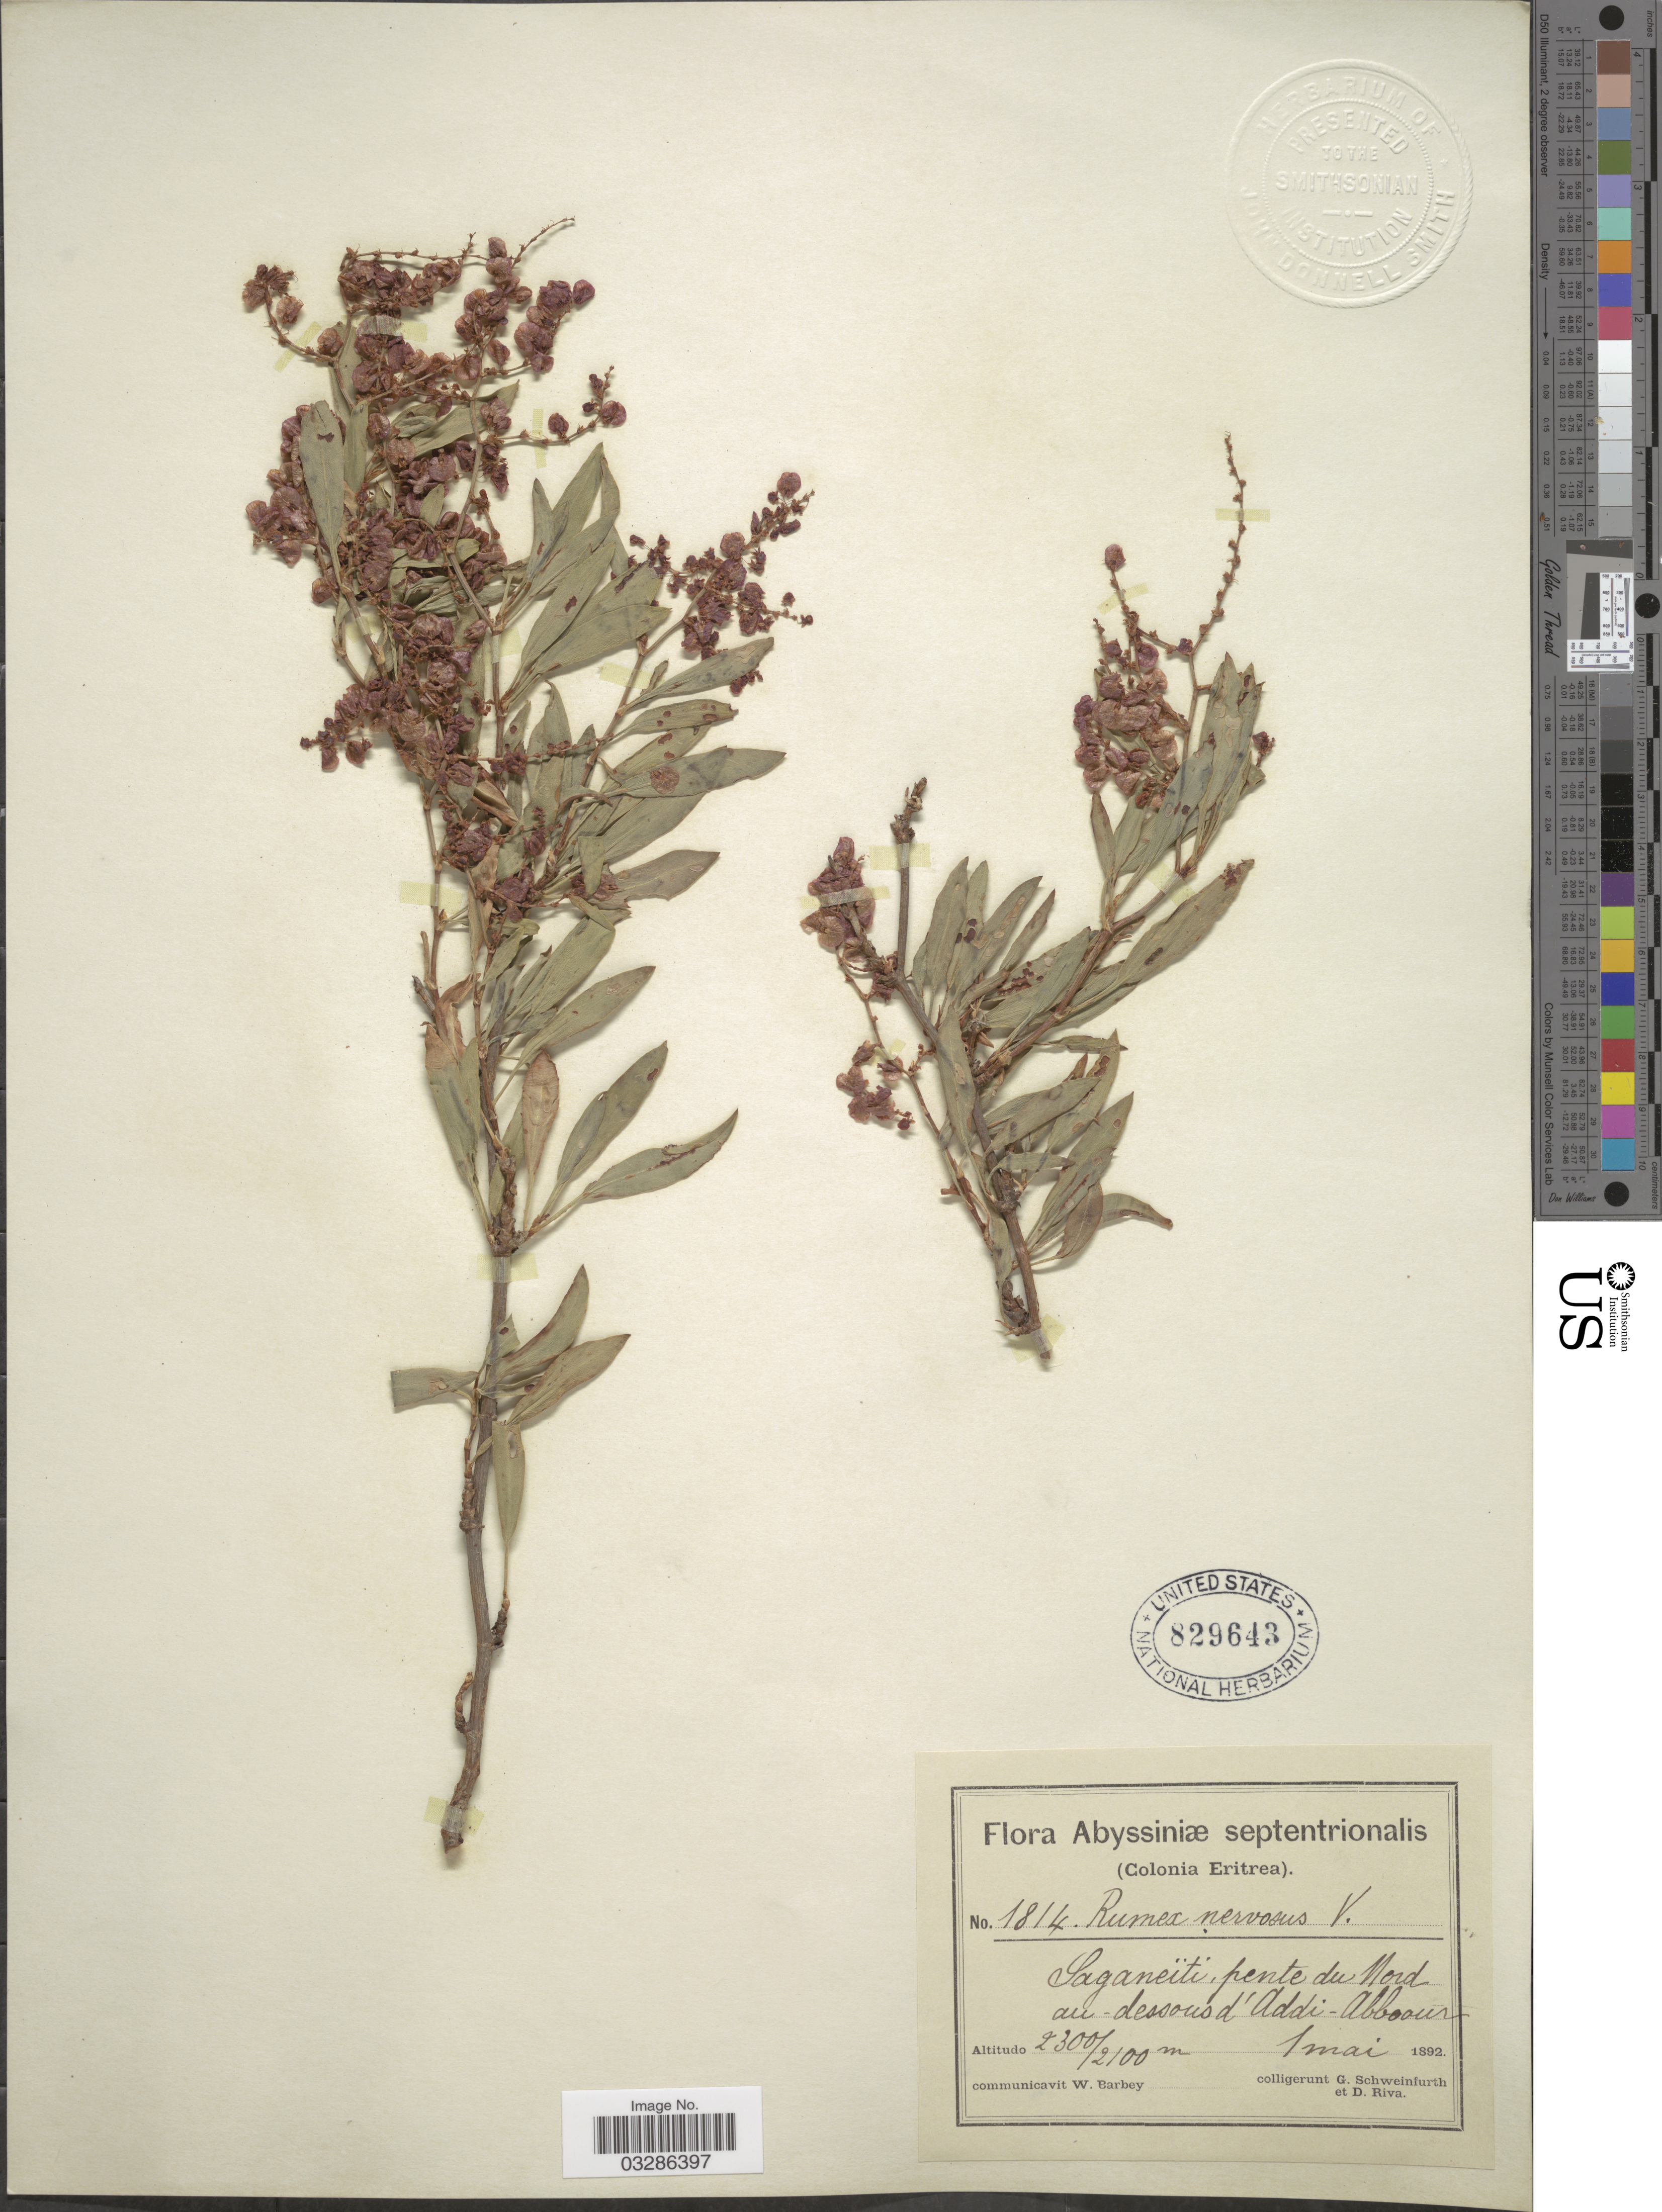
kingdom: Plantae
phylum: Tracheophyta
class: Magnoliopsida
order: Caryophyllales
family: Polygonaceae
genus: Rumex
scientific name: Rumex nervosus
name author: Vahl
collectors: G. A. Schweinfurth (herbarium) & D. Riva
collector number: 1814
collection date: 1892-05-01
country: Eritrea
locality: Abyssiniæ septentrionalis. (Colonia Eritrea). Saganeïti, pente du Nord au-dessous d'Addi-Abboour [interpreted].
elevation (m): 2100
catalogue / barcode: US 829643